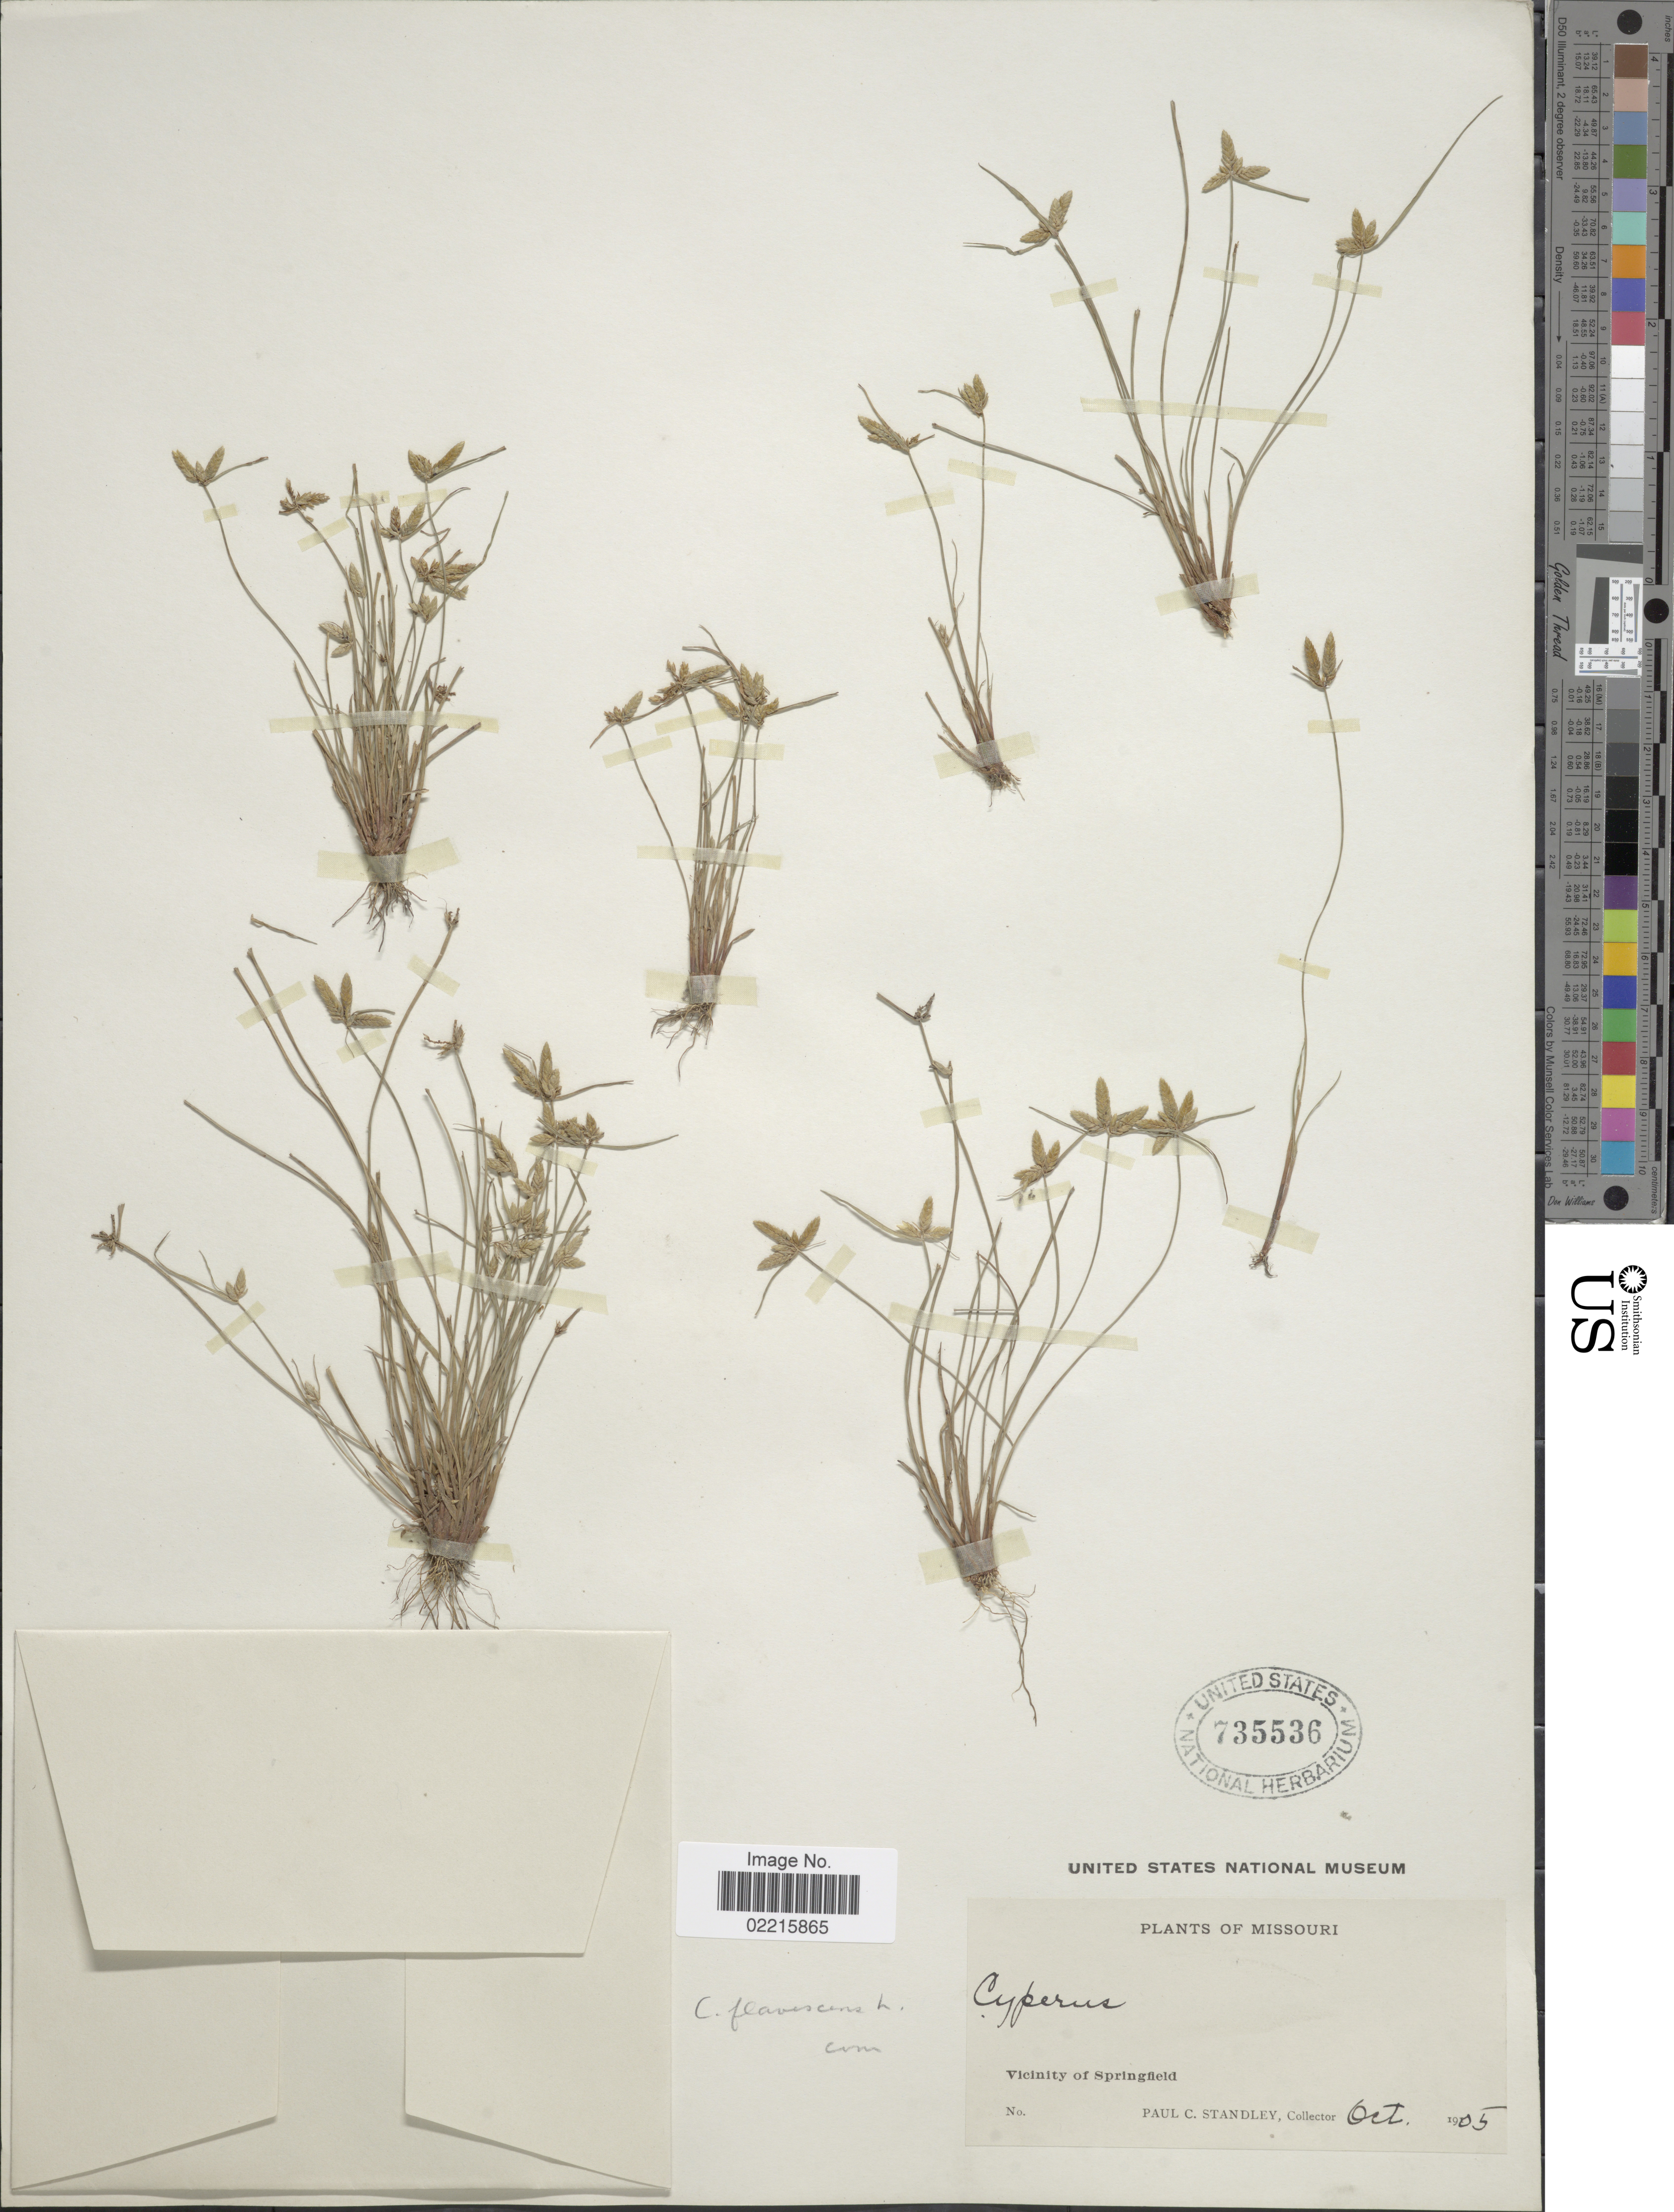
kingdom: Plantae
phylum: Tracheophyta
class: Liliopsida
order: Poales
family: Cyperaceae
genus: Cyperus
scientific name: Cyperus flavescens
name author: L.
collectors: P. C. Standley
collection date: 1905-10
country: United States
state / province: Missouri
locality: Vicinity of Springfield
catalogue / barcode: US 735536